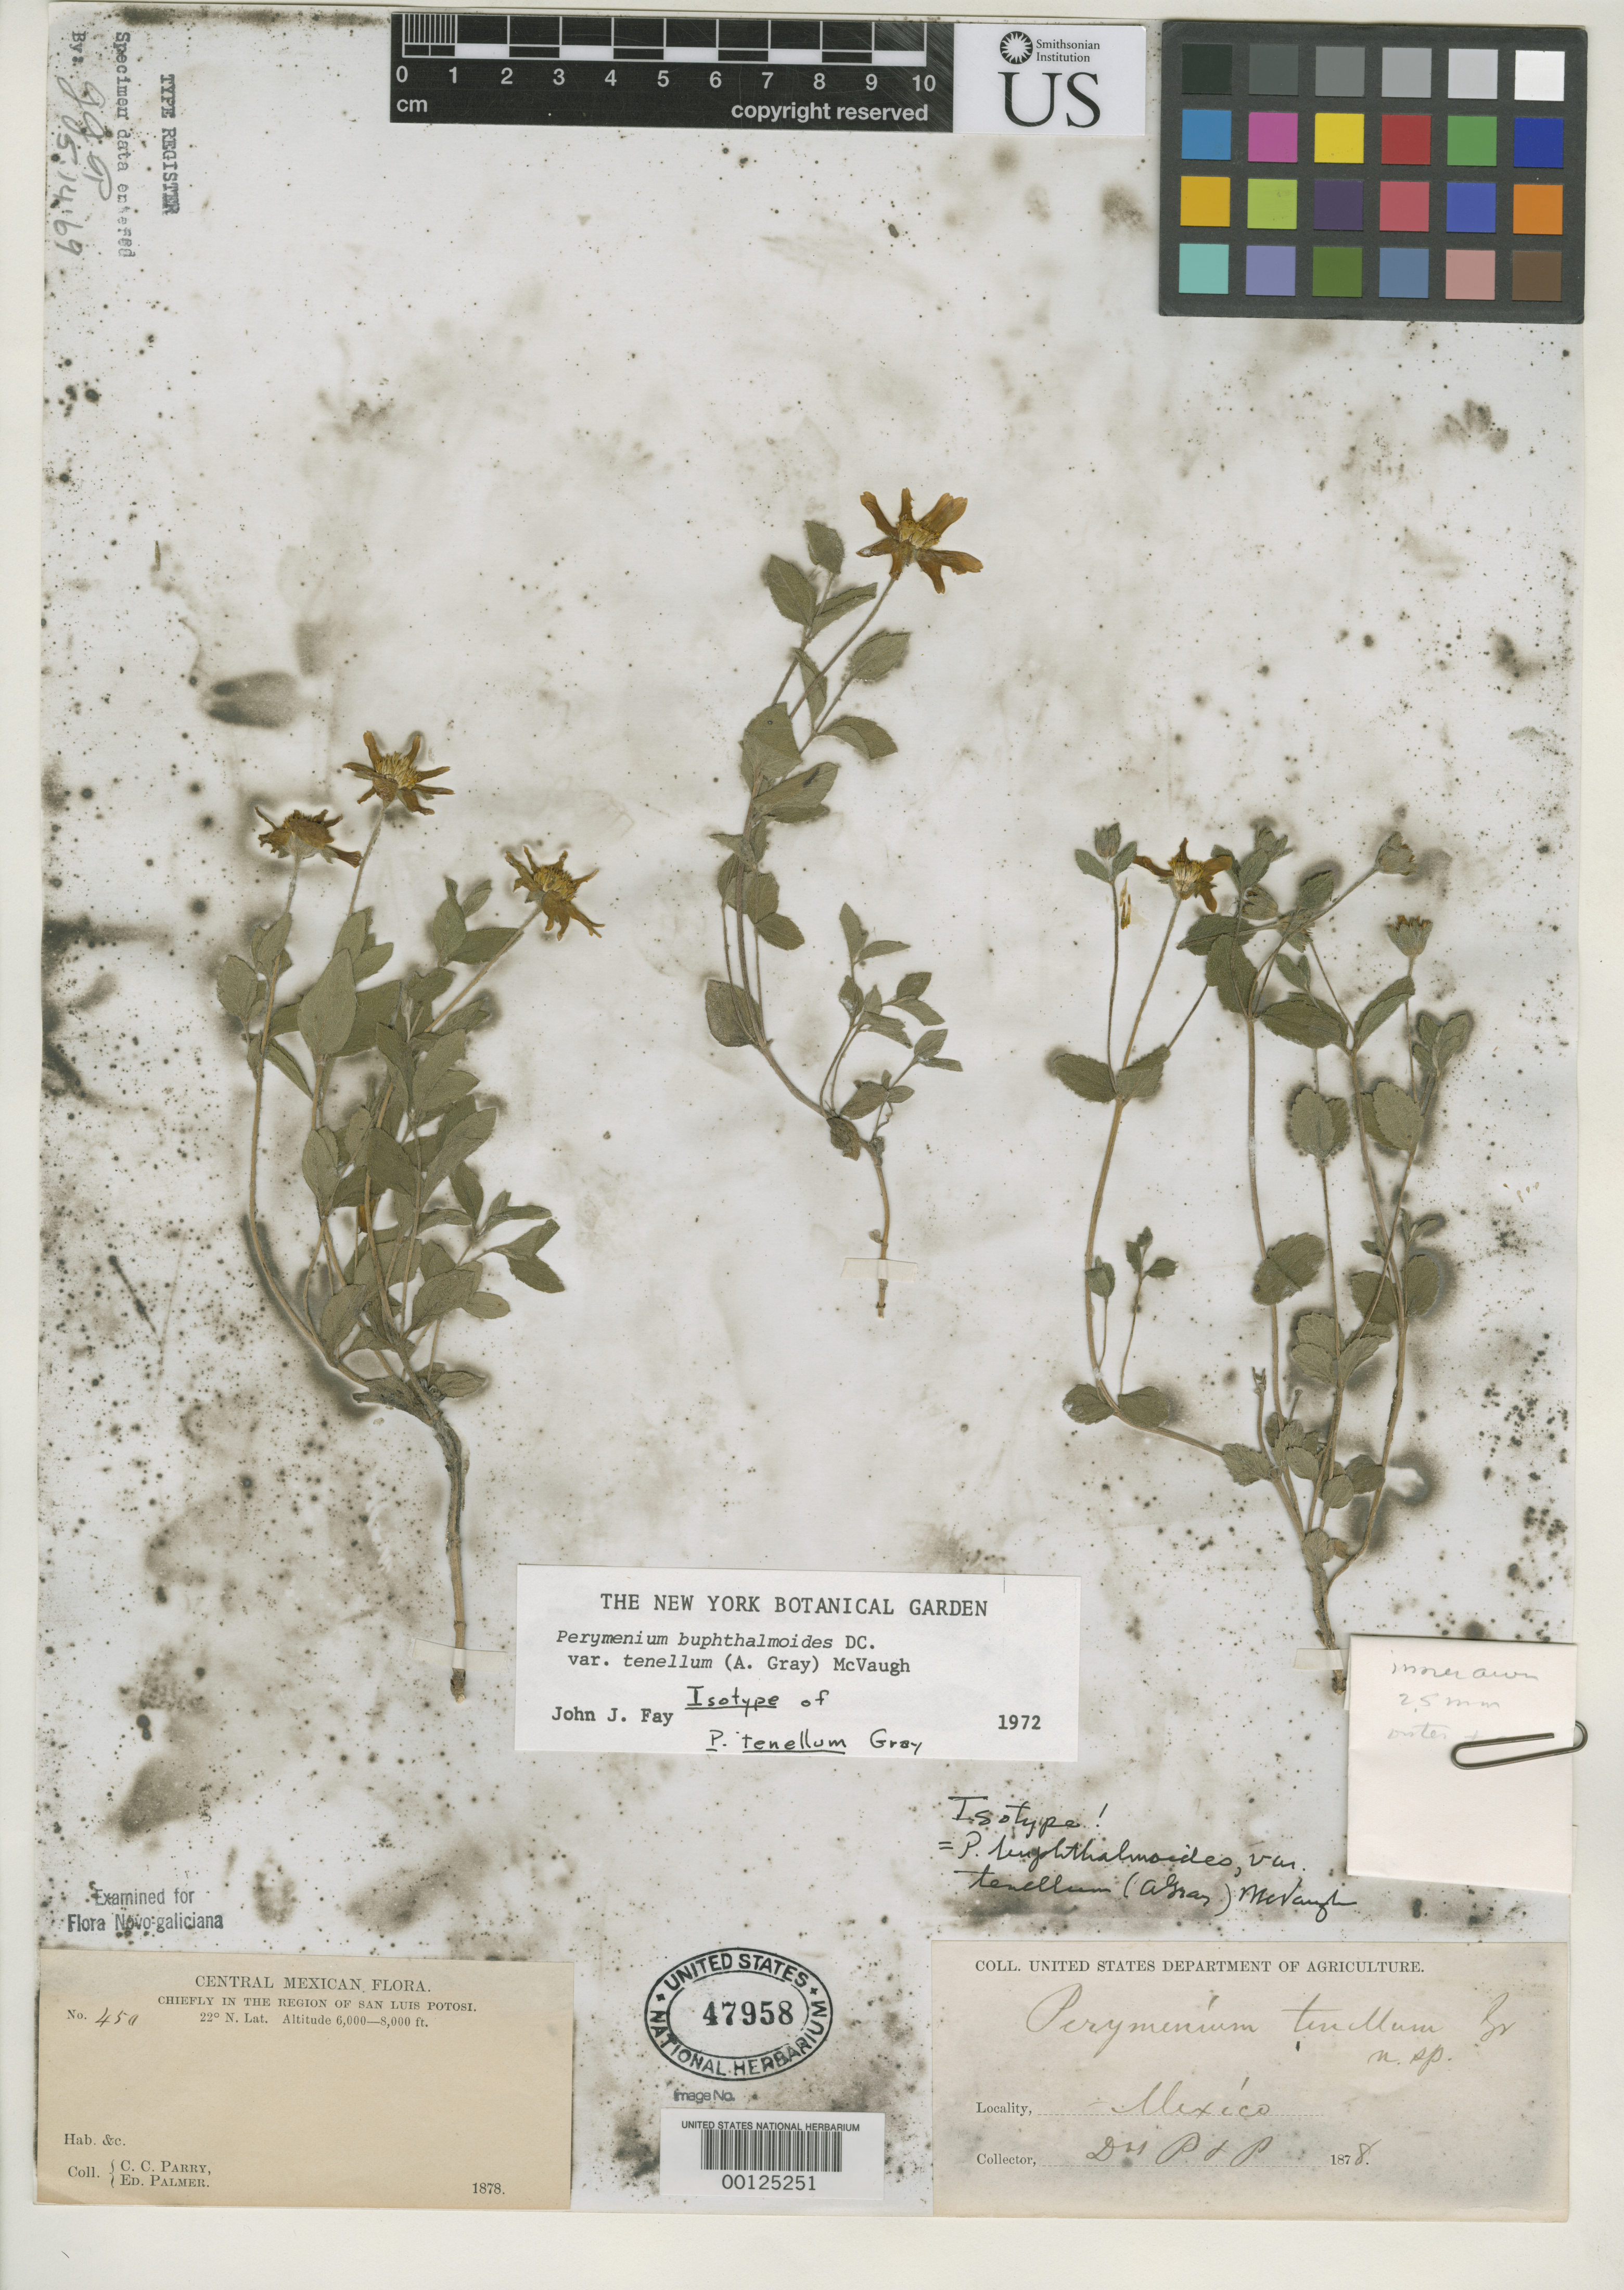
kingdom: Plantae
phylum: Tracheophyta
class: Magnoliopsida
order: Asterales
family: Asteraceae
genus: Perymenium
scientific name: Perymenium tenellum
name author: A. Gray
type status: Isotype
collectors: C. C. Parry & E. Palmer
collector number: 450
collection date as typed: Aug 1878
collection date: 1878-08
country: Mexico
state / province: San Luis Potosi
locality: Near San Luis Potosi.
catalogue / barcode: US 47958